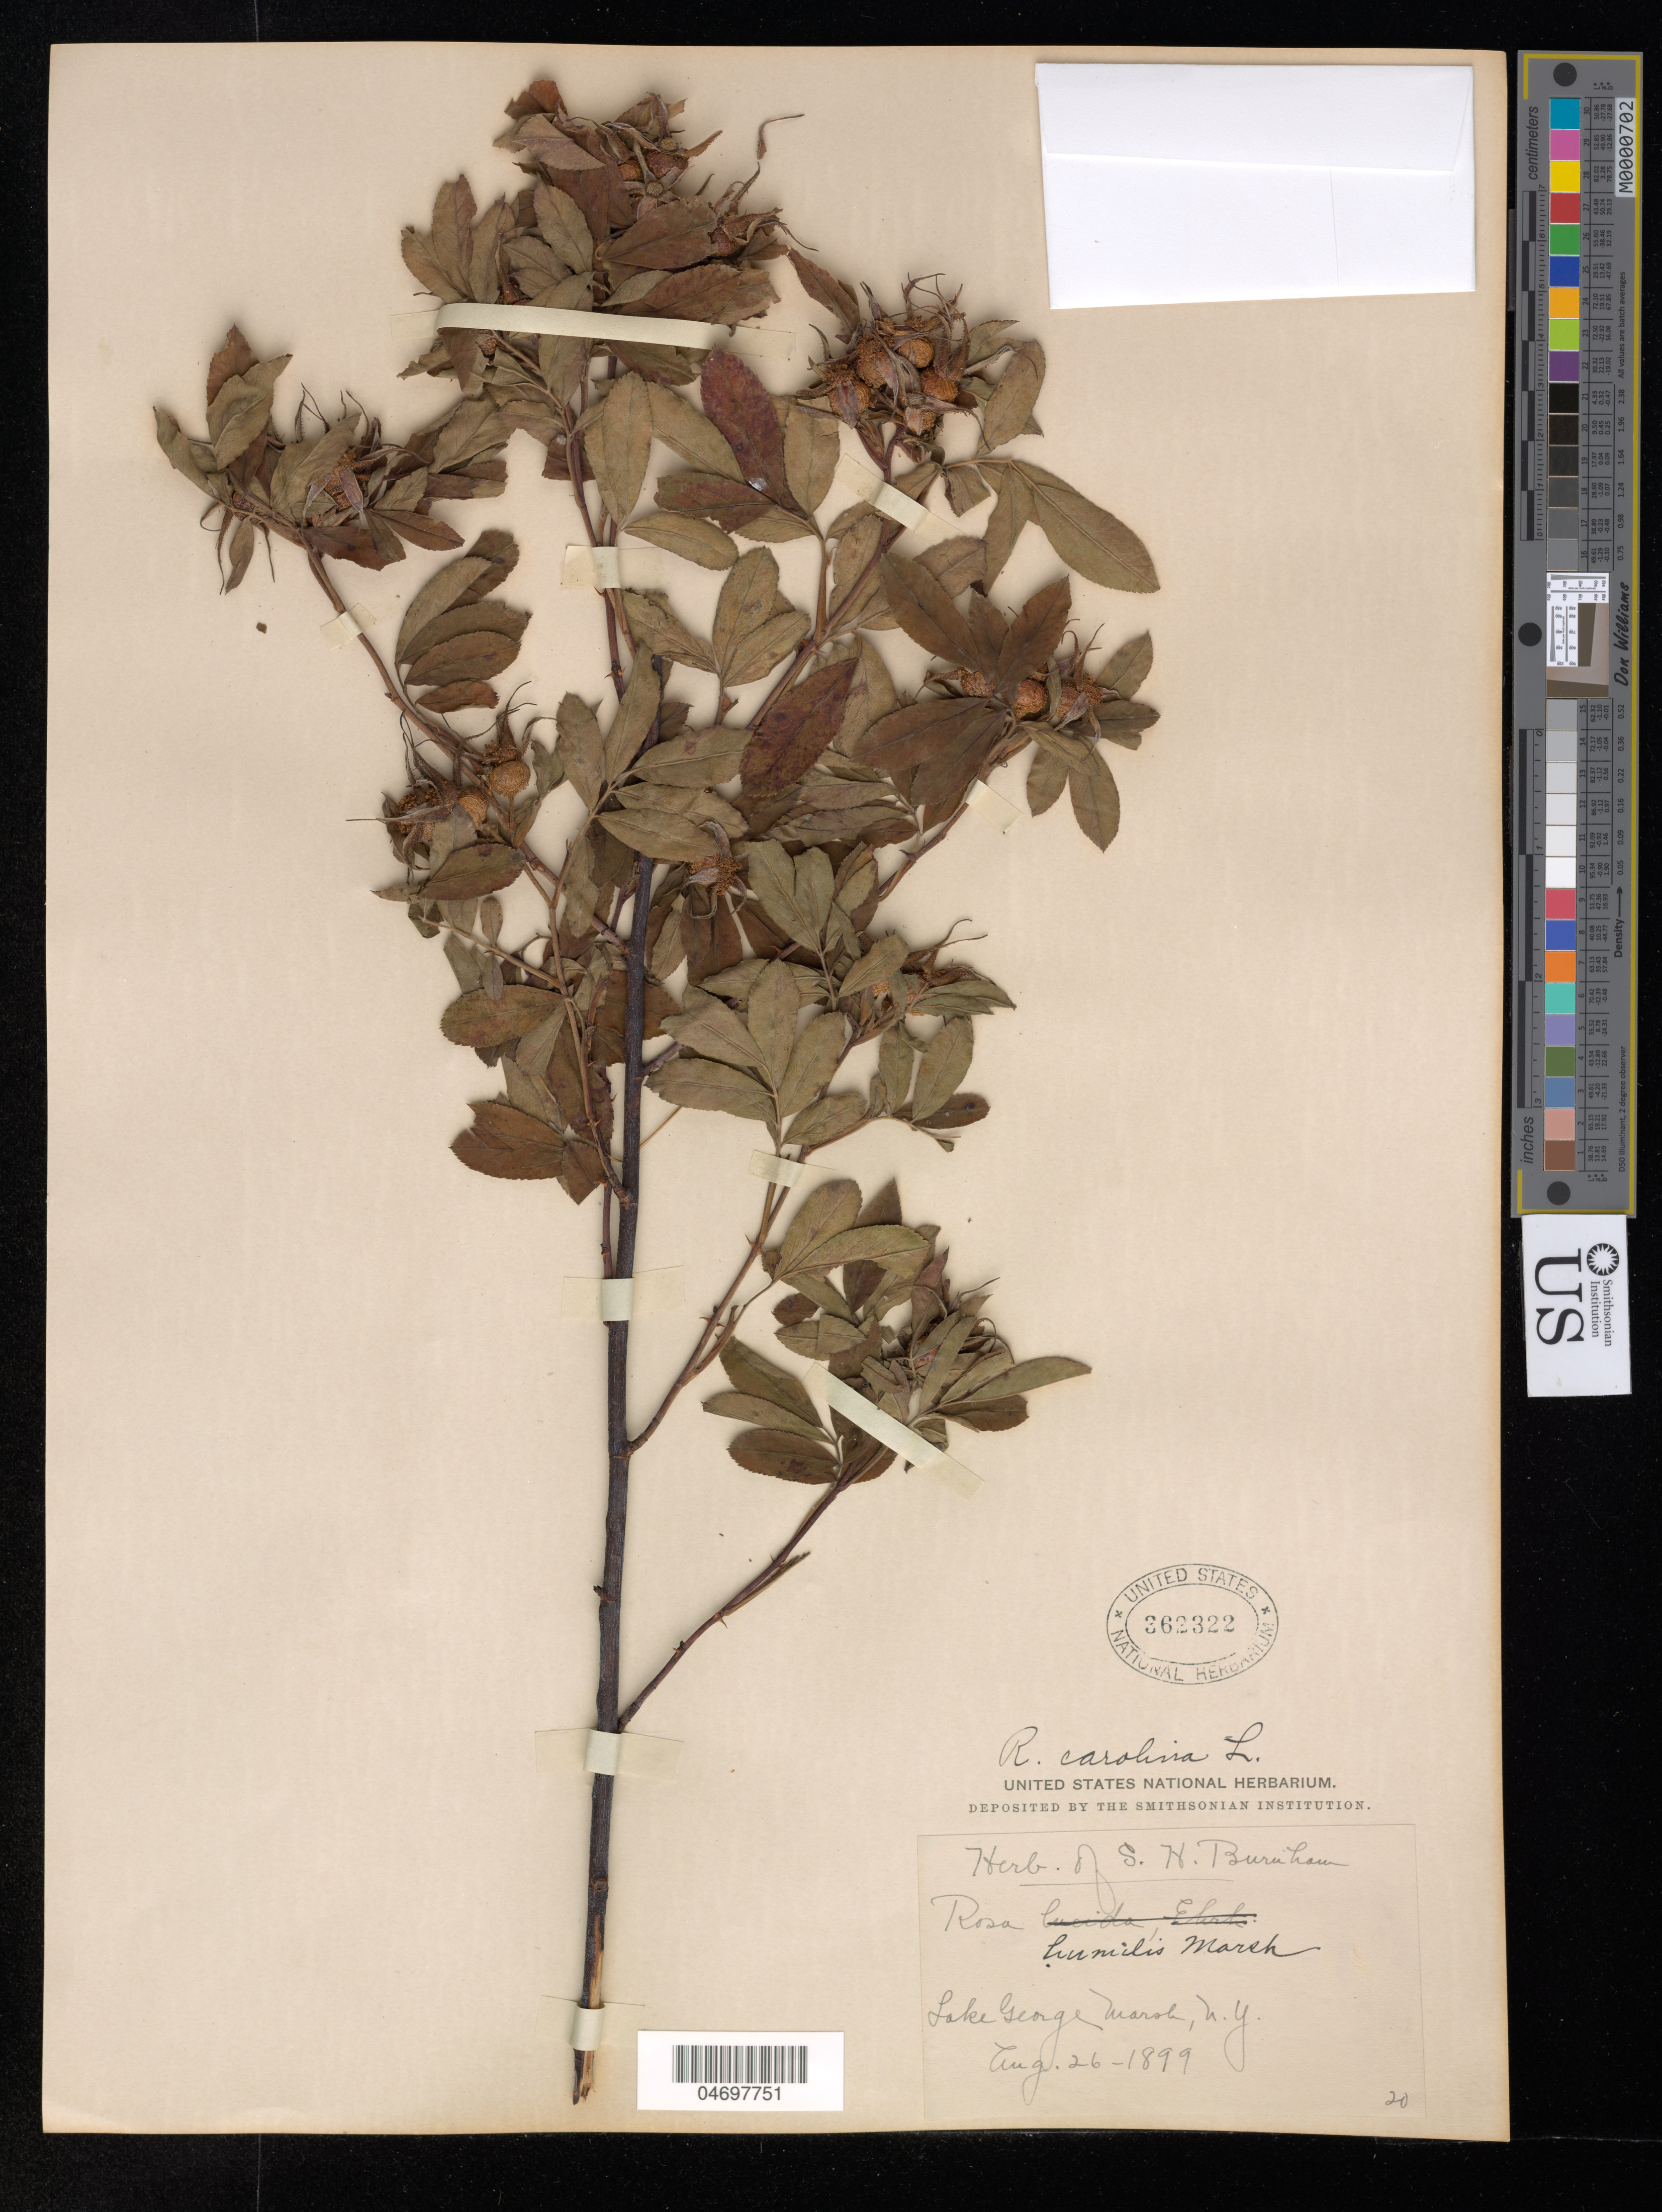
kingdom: Plantae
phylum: Tracheophyta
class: Magnoliopsida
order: Rosales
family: Rosaceae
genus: Rosa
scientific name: Rosa carolina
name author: L.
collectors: S. Burnham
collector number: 20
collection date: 1899-08-26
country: United States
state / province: New York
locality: Lake George Marsh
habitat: marsh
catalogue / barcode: US 362322